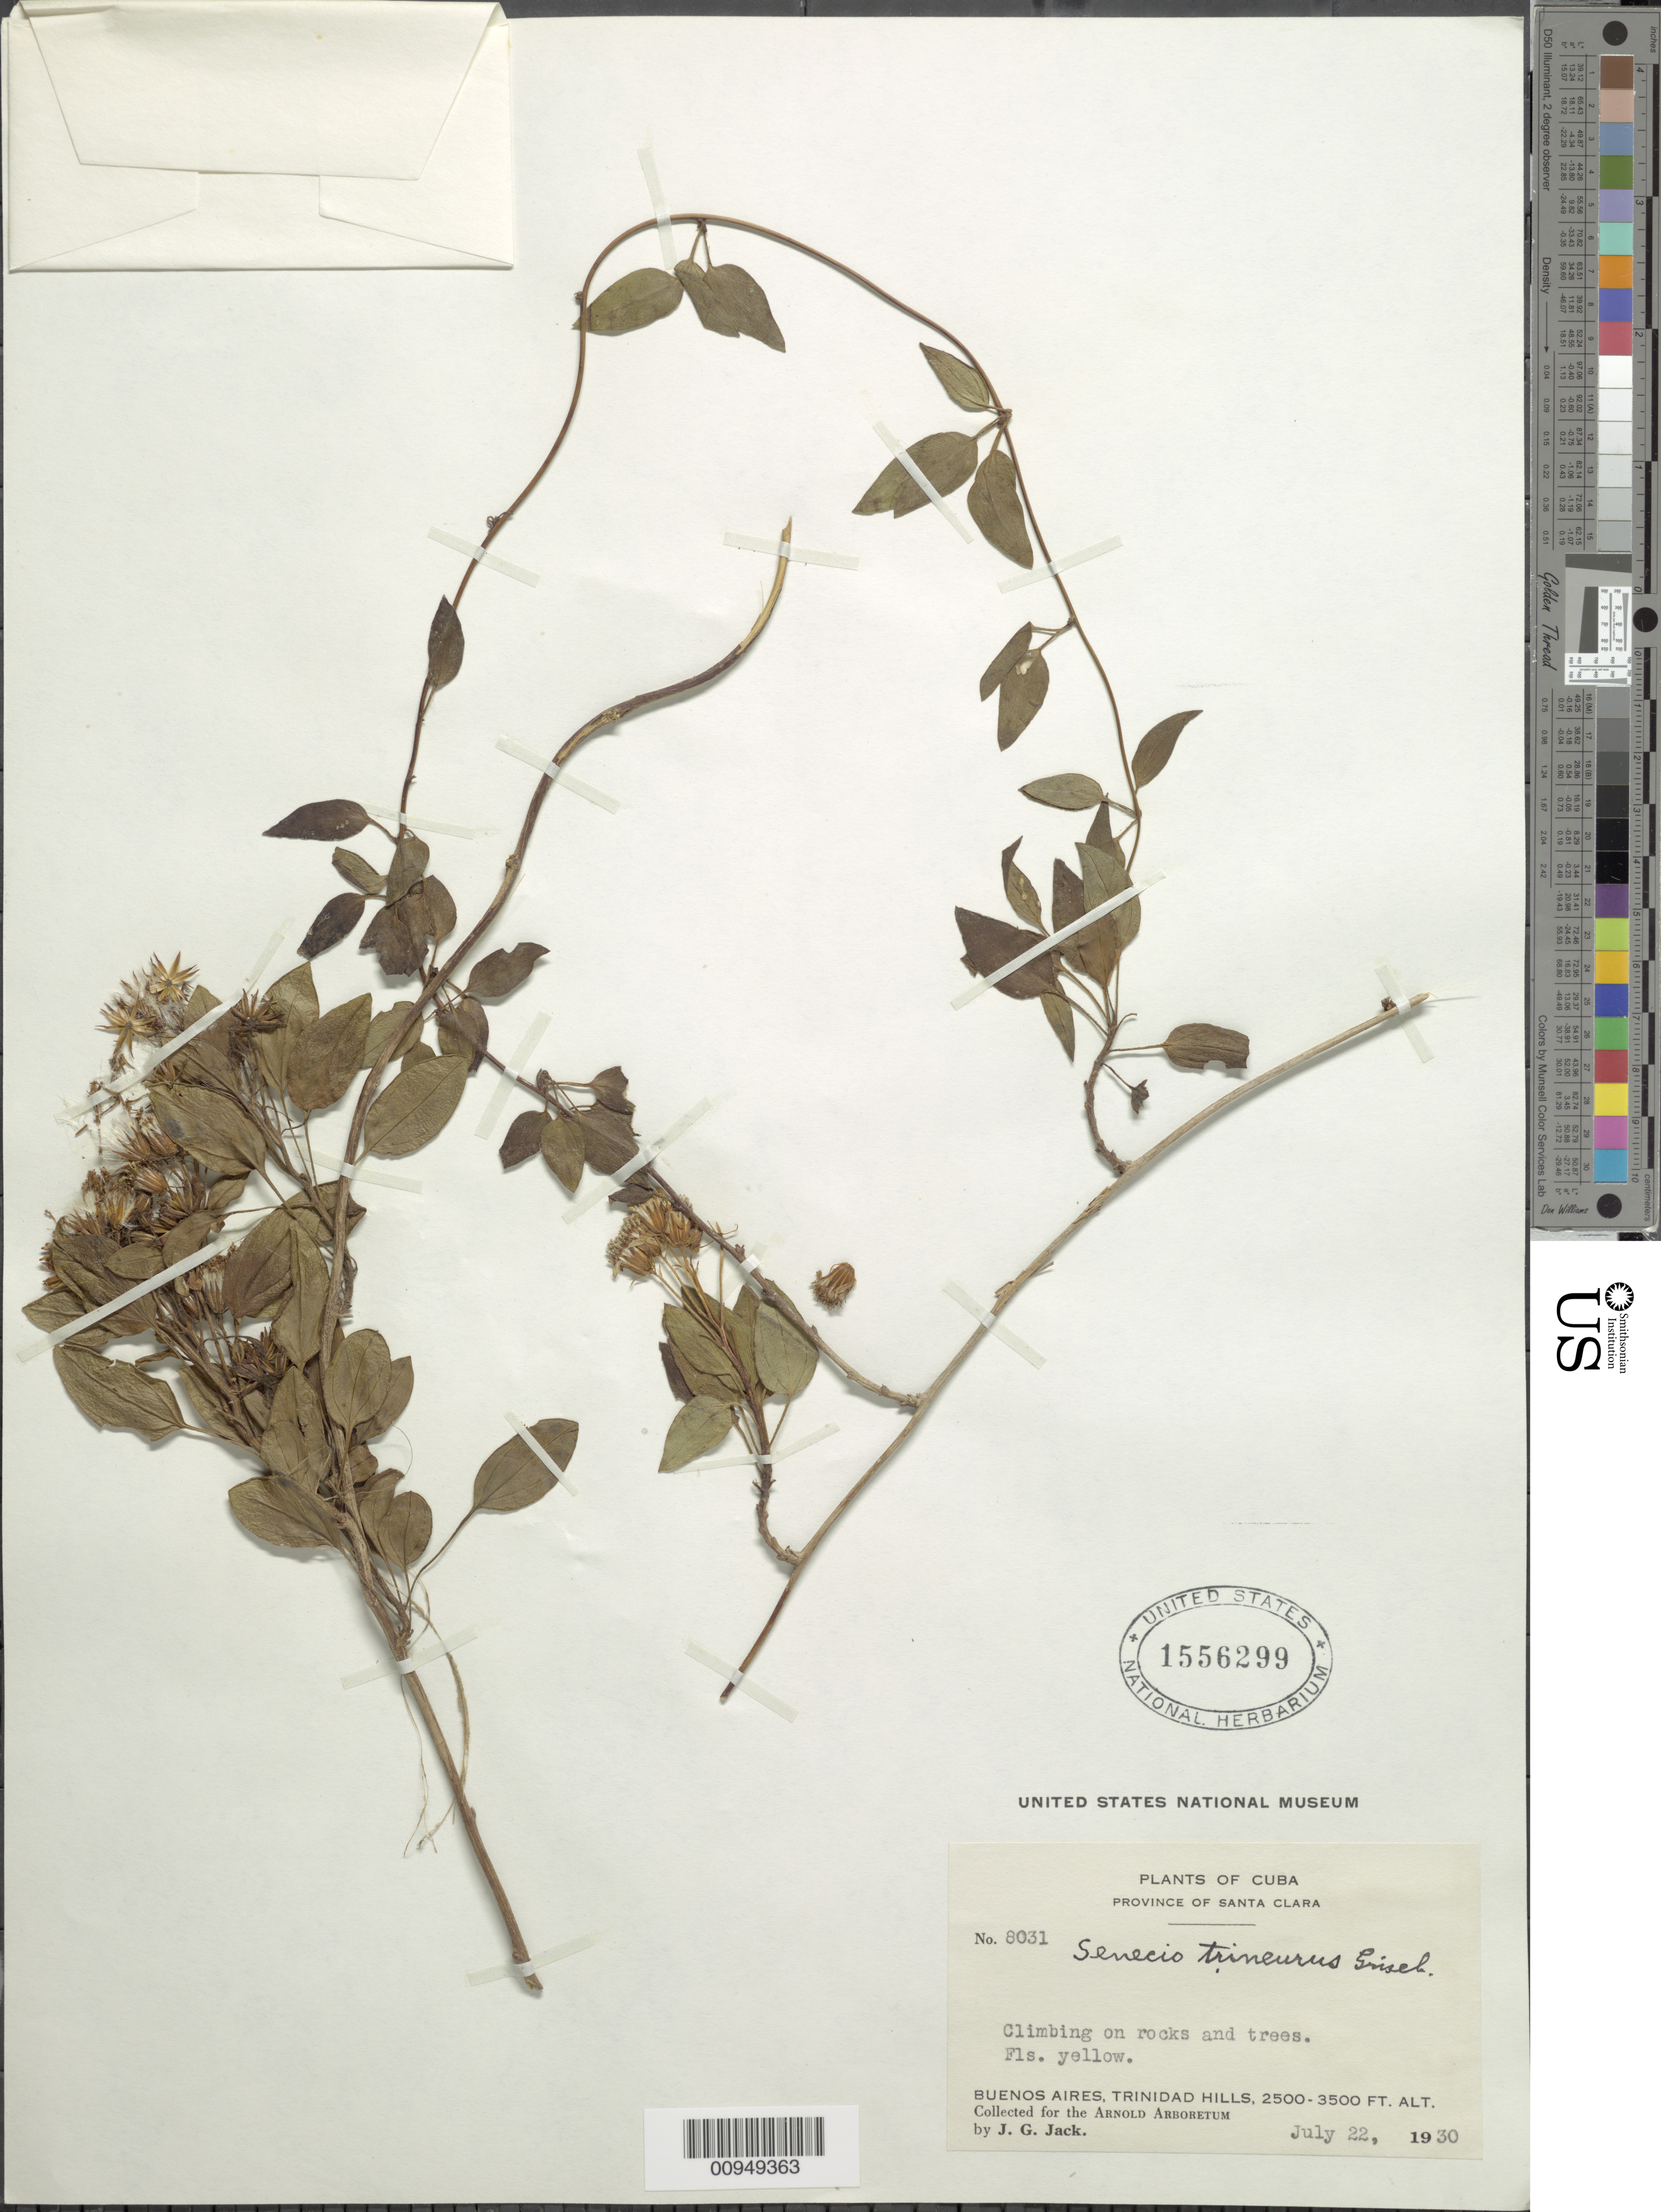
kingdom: Plantae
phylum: Tracheophyta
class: Magnoliopsida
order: Asterales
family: Asteraceae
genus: Sinosenecio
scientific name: Sinosenecio trinervius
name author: (M.C. Chang) B. Nord.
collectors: J. G. Jack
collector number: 8031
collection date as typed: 22 Jul 1930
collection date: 1930-07-22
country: Cuba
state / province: Las Villas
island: Cuba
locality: Buenos Aires, Trinidad Mountains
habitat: On rocks and trees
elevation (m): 762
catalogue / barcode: US 1556299